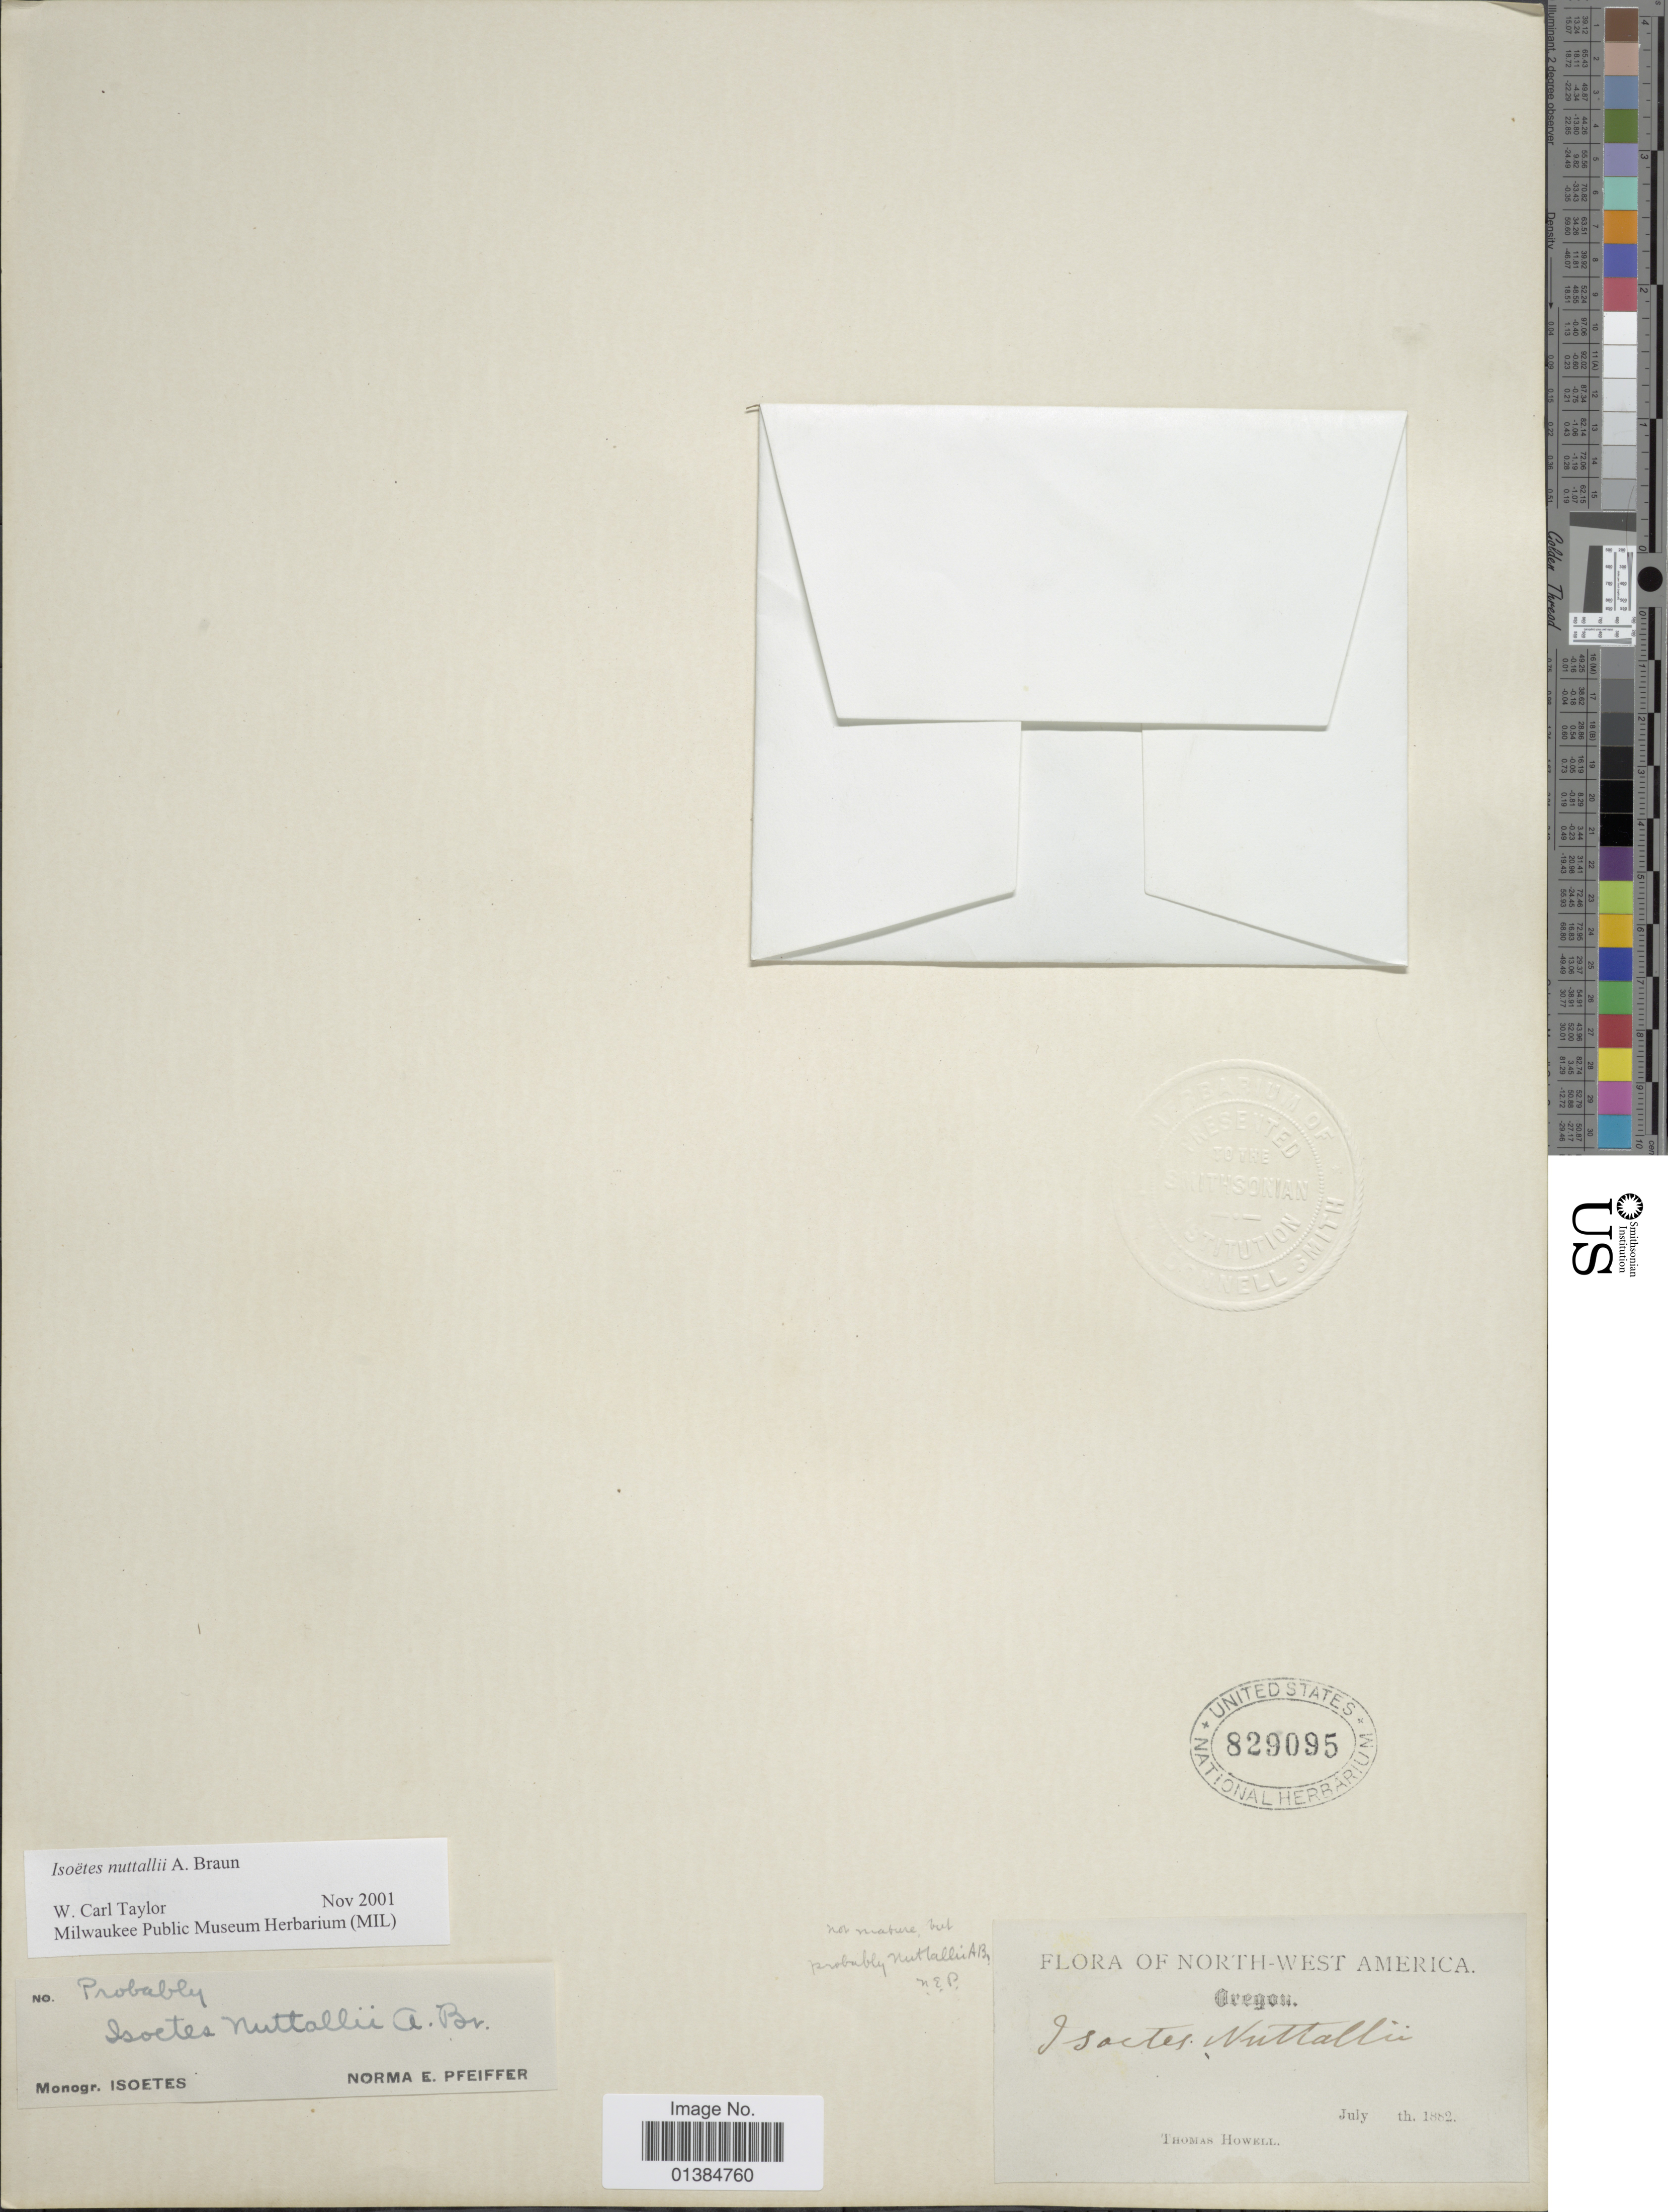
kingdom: Plantae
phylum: Tracheophyta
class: Lycopodiopsida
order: Isoetales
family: Isoetaceae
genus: Isoetes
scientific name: Isoetes nuttallii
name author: A. Braun ex Engelm.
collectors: T. Howell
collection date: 1882-07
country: United States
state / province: Oregon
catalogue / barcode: US 829095